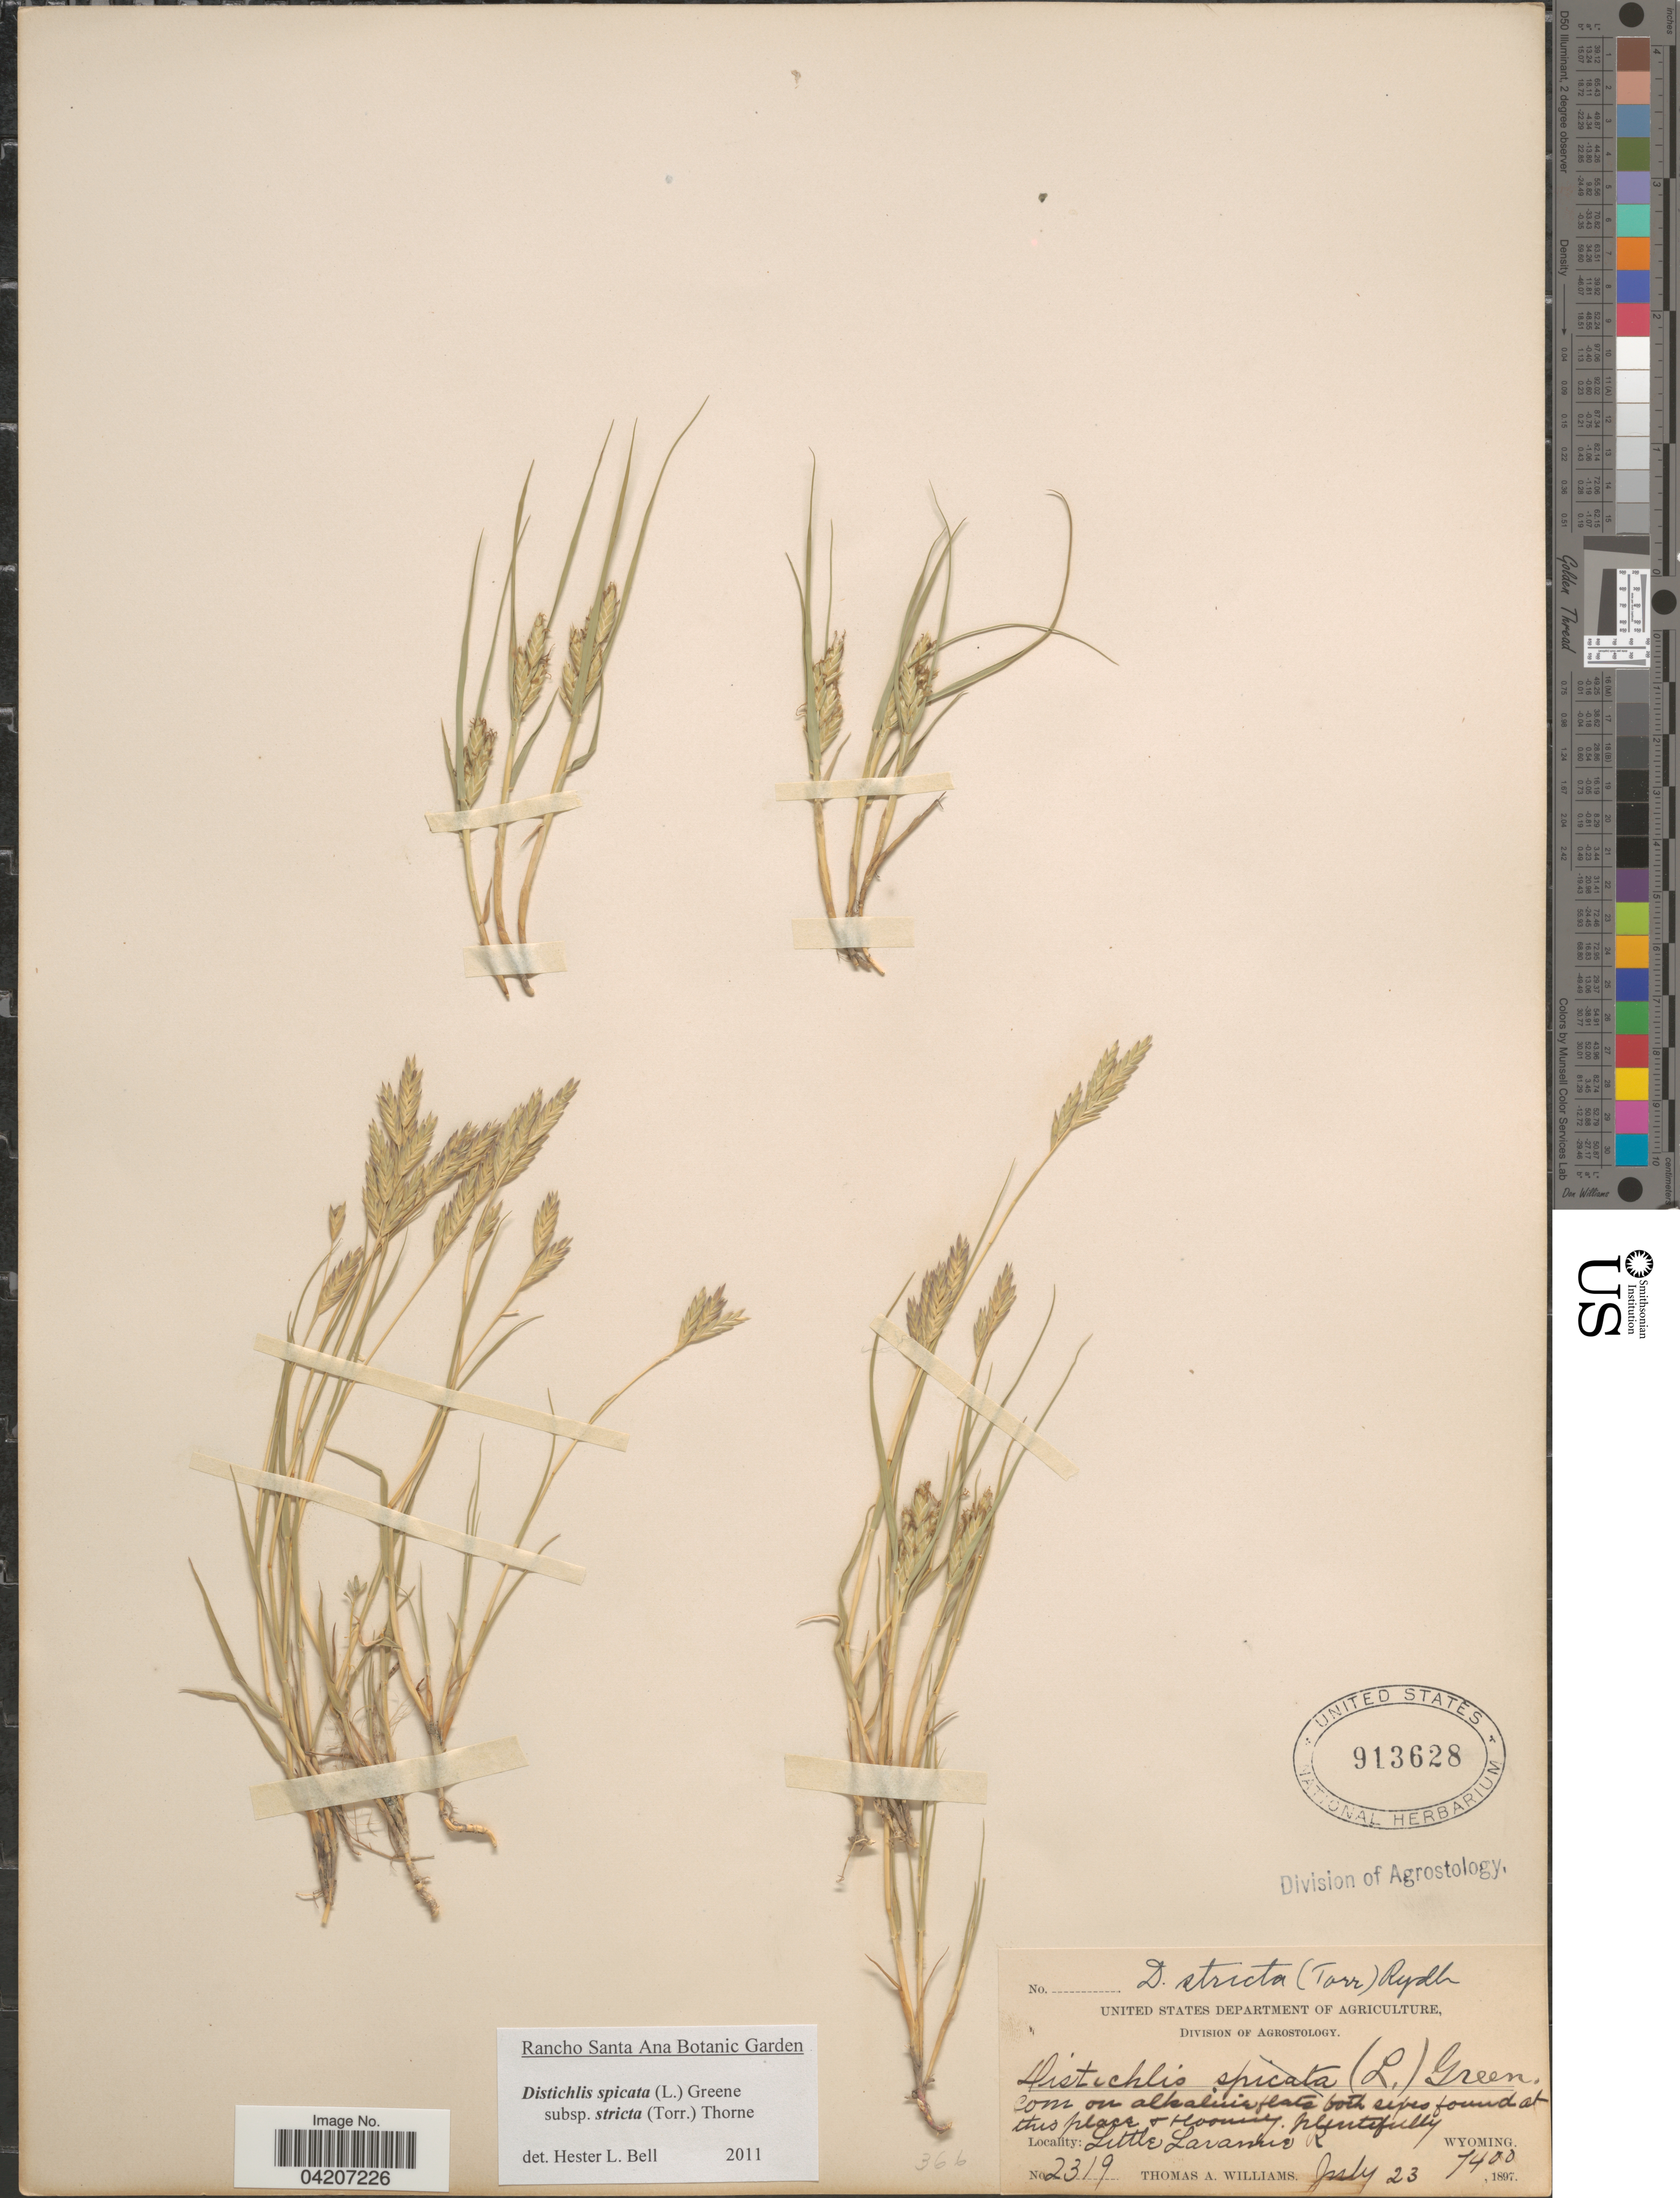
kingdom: Plantae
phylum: Tracheophyta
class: Liliopsida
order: Poales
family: Poaceae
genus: Distichlis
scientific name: Distichlis spicata subsp. stricta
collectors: T. A. Williams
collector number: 2319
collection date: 1897-07-23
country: United States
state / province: Wyoming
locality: Little Laramie R.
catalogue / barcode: US 913628